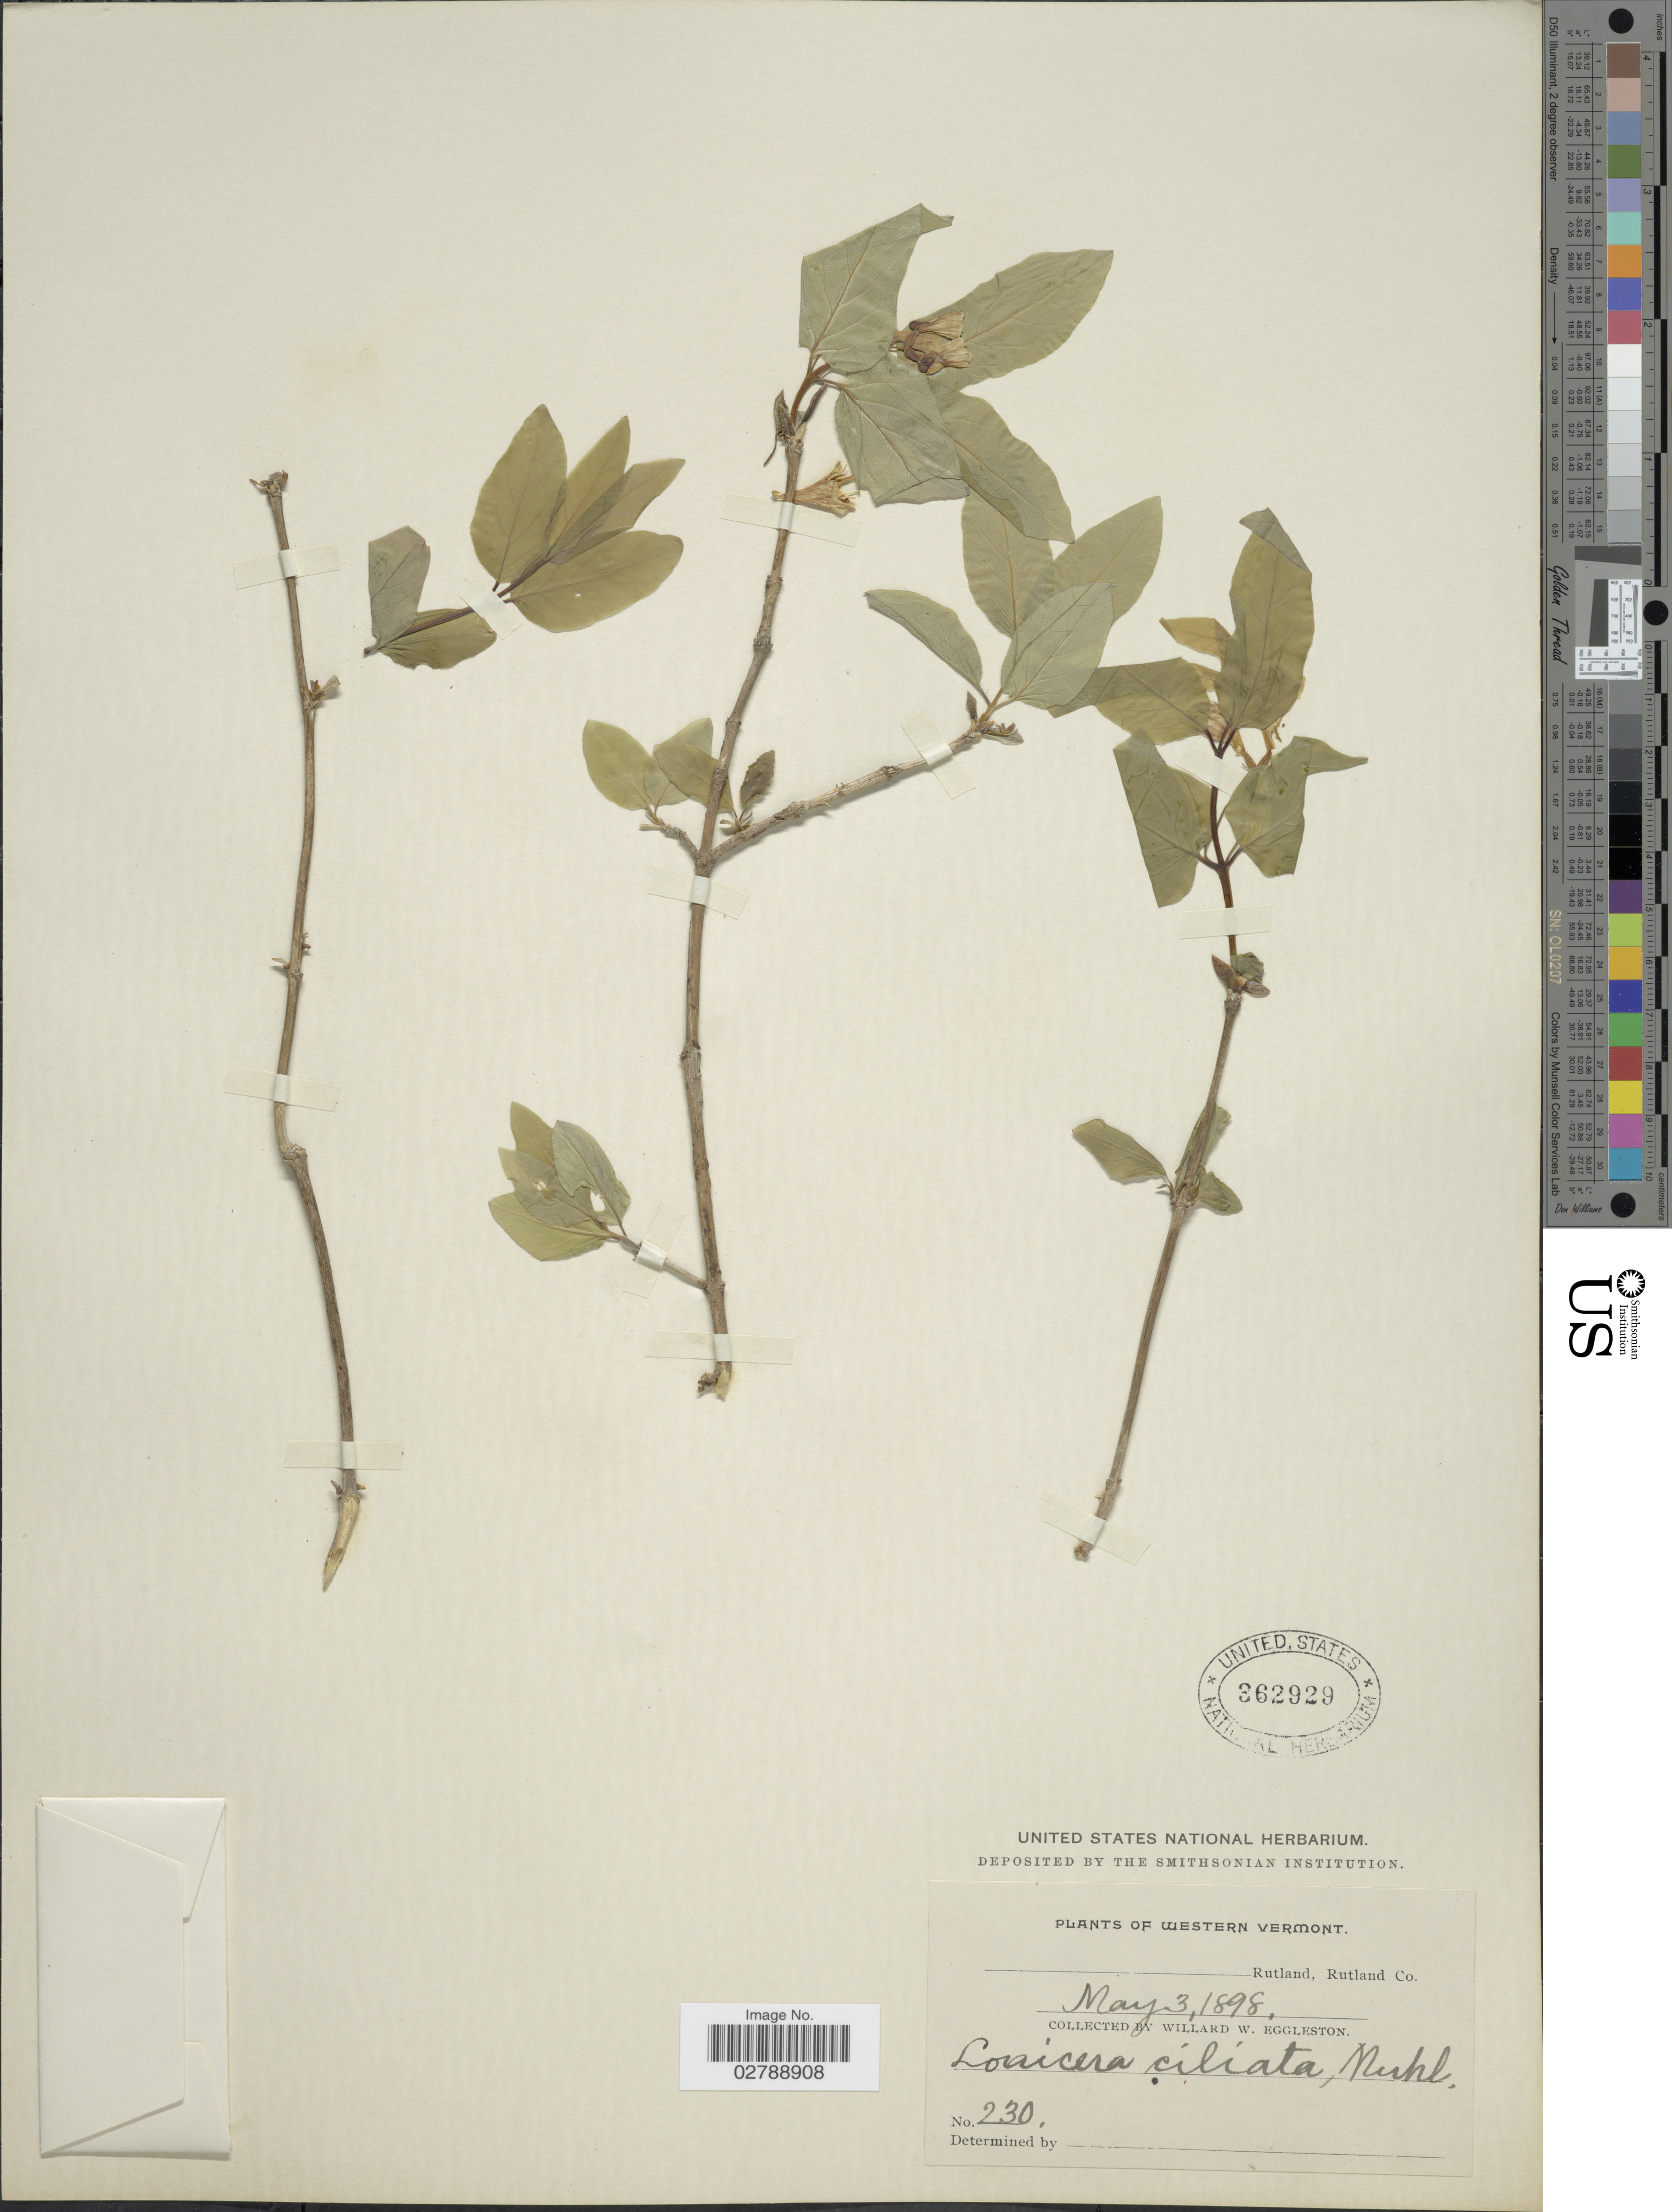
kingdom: Plantae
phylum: Tracheophyta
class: Magnoliopsida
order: Dipsacales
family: Caprifoliaceae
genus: Lonicera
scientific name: Lonicera canadensis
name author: Bartram & W. Bartram ex Marshall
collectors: W. W. Eggleston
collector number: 230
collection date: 1898-05-03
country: United States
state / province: Vermont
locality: Western Vermont. Rutland, Rutland Co.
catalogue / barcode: US 362929